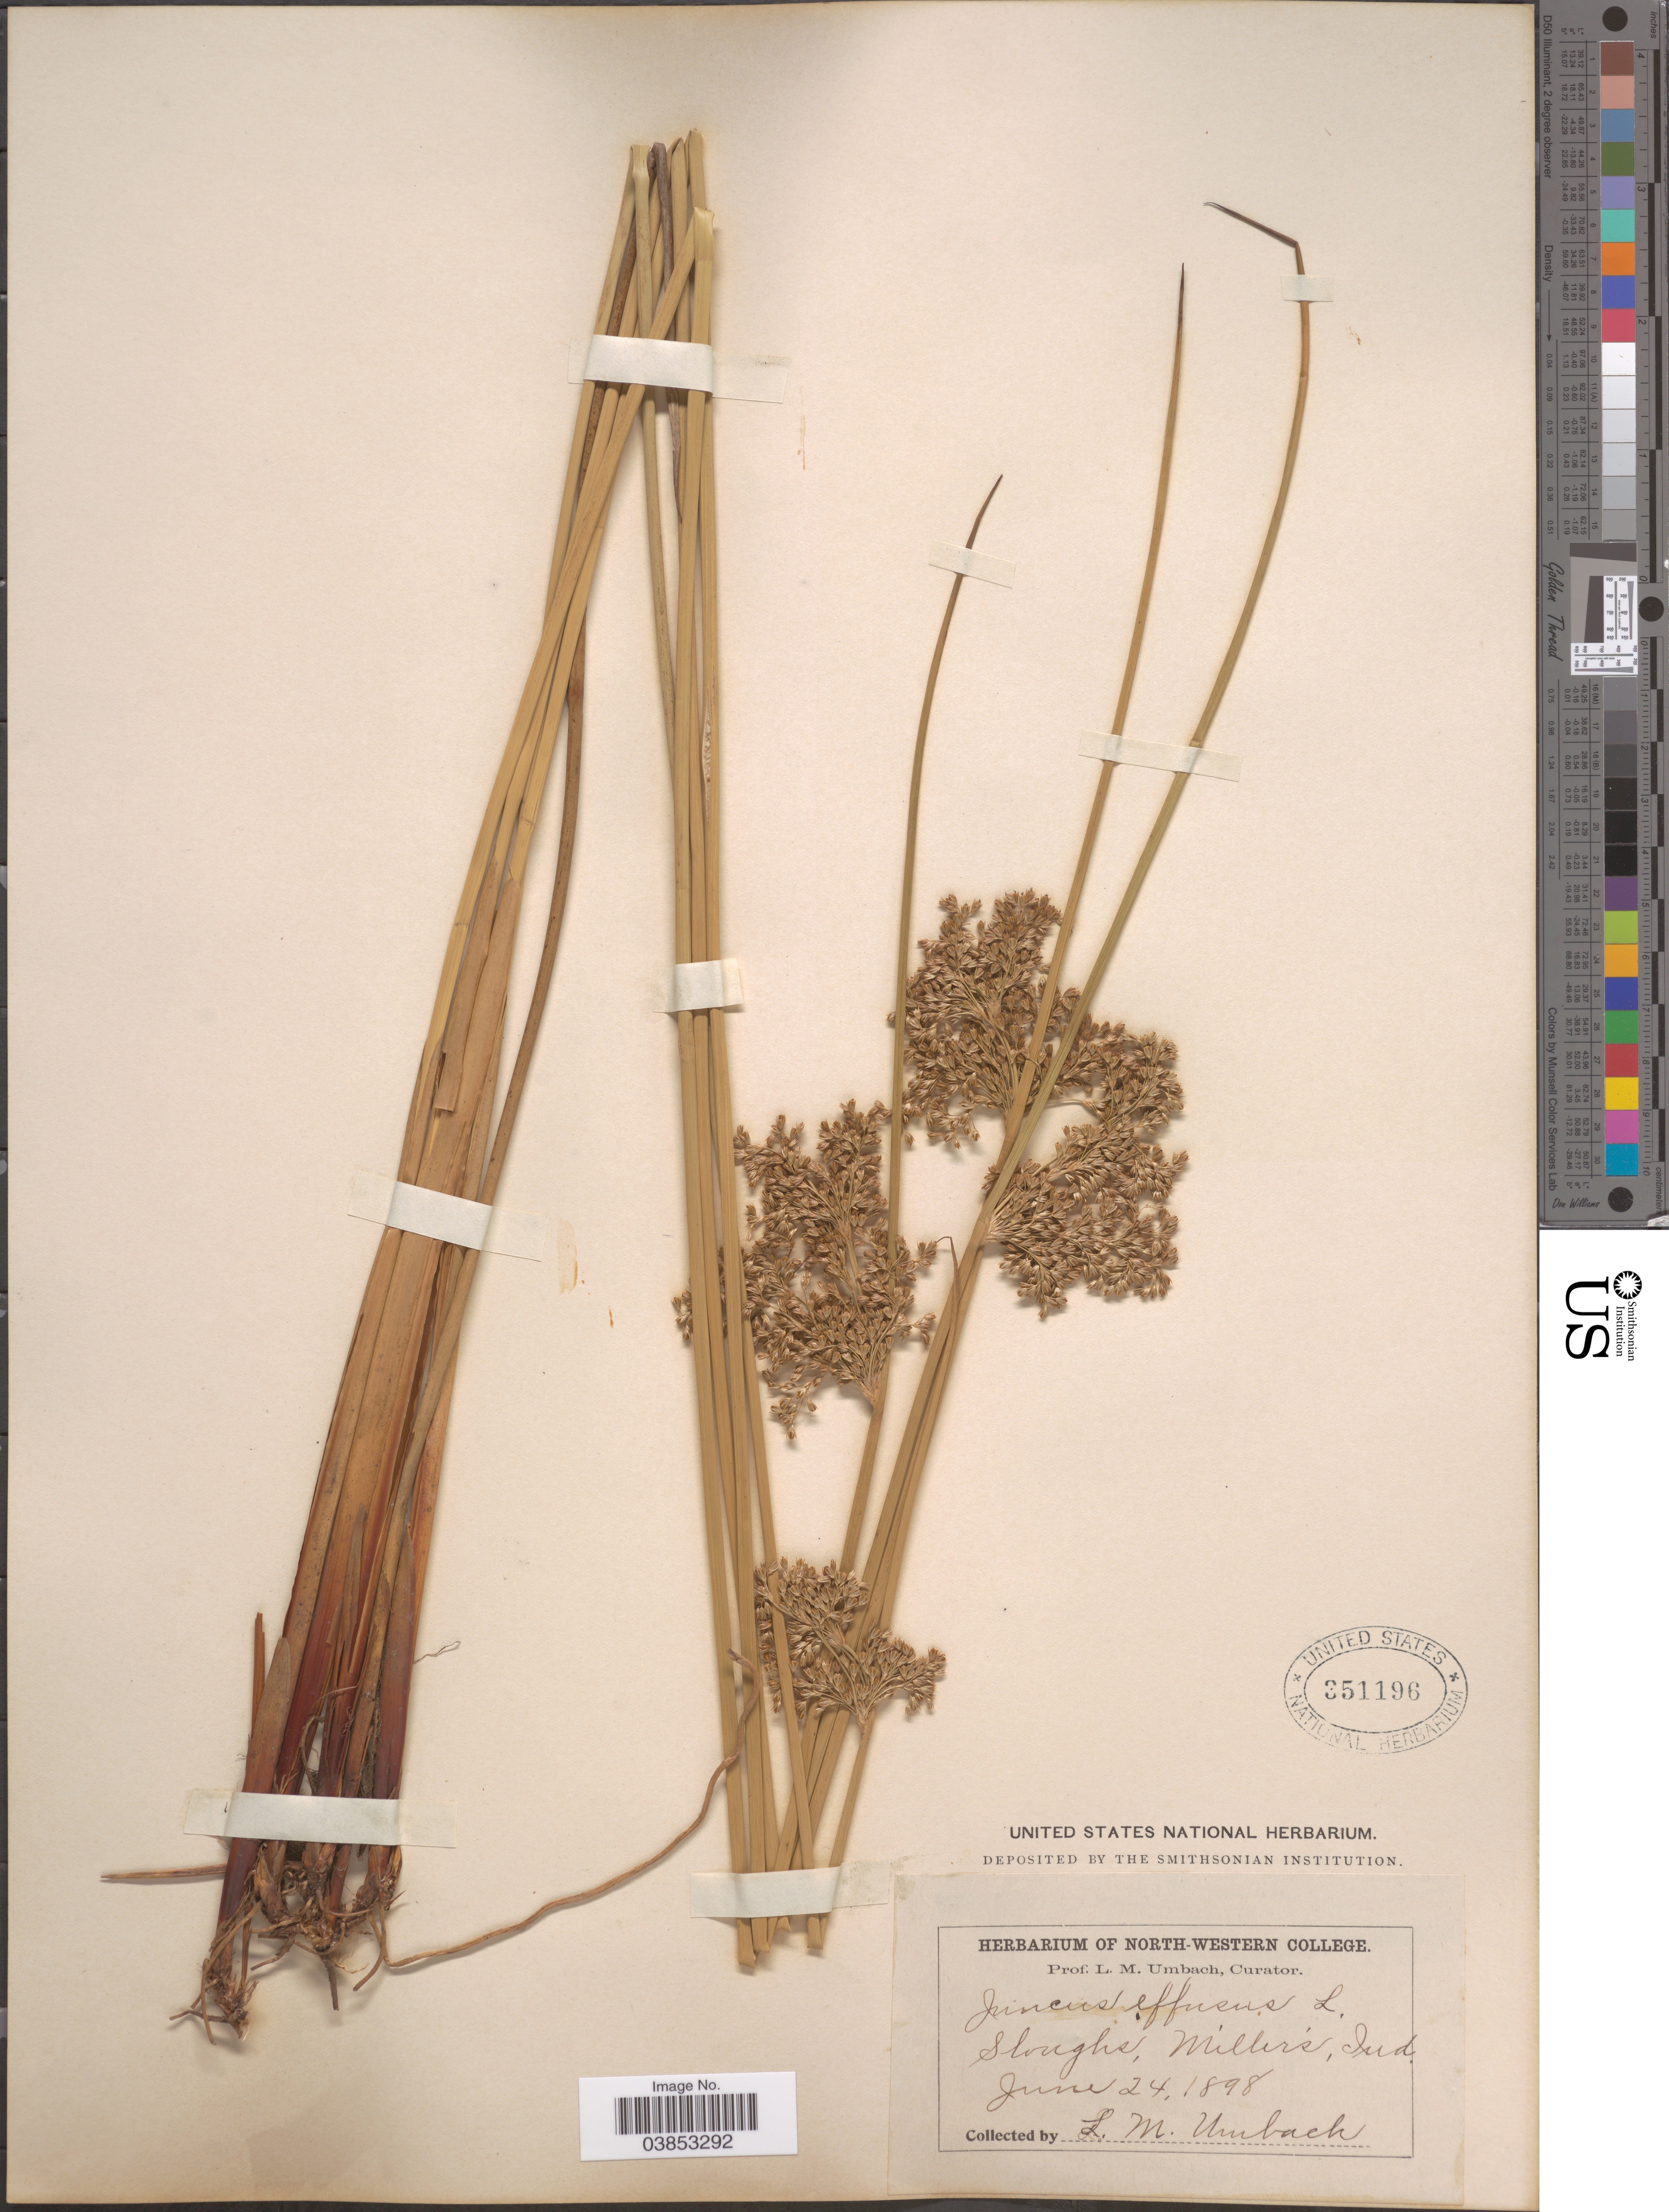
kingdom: Plantae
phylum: Tracheophyta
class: Liliopsida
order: Poales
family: Juncaceae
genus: Juncus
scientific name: Juncus effusus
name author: L.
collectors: L. M. Umbach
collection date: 1898-06-24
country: United States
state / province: Indiana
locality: Sloughs, Miller's.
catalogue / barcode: US 351196